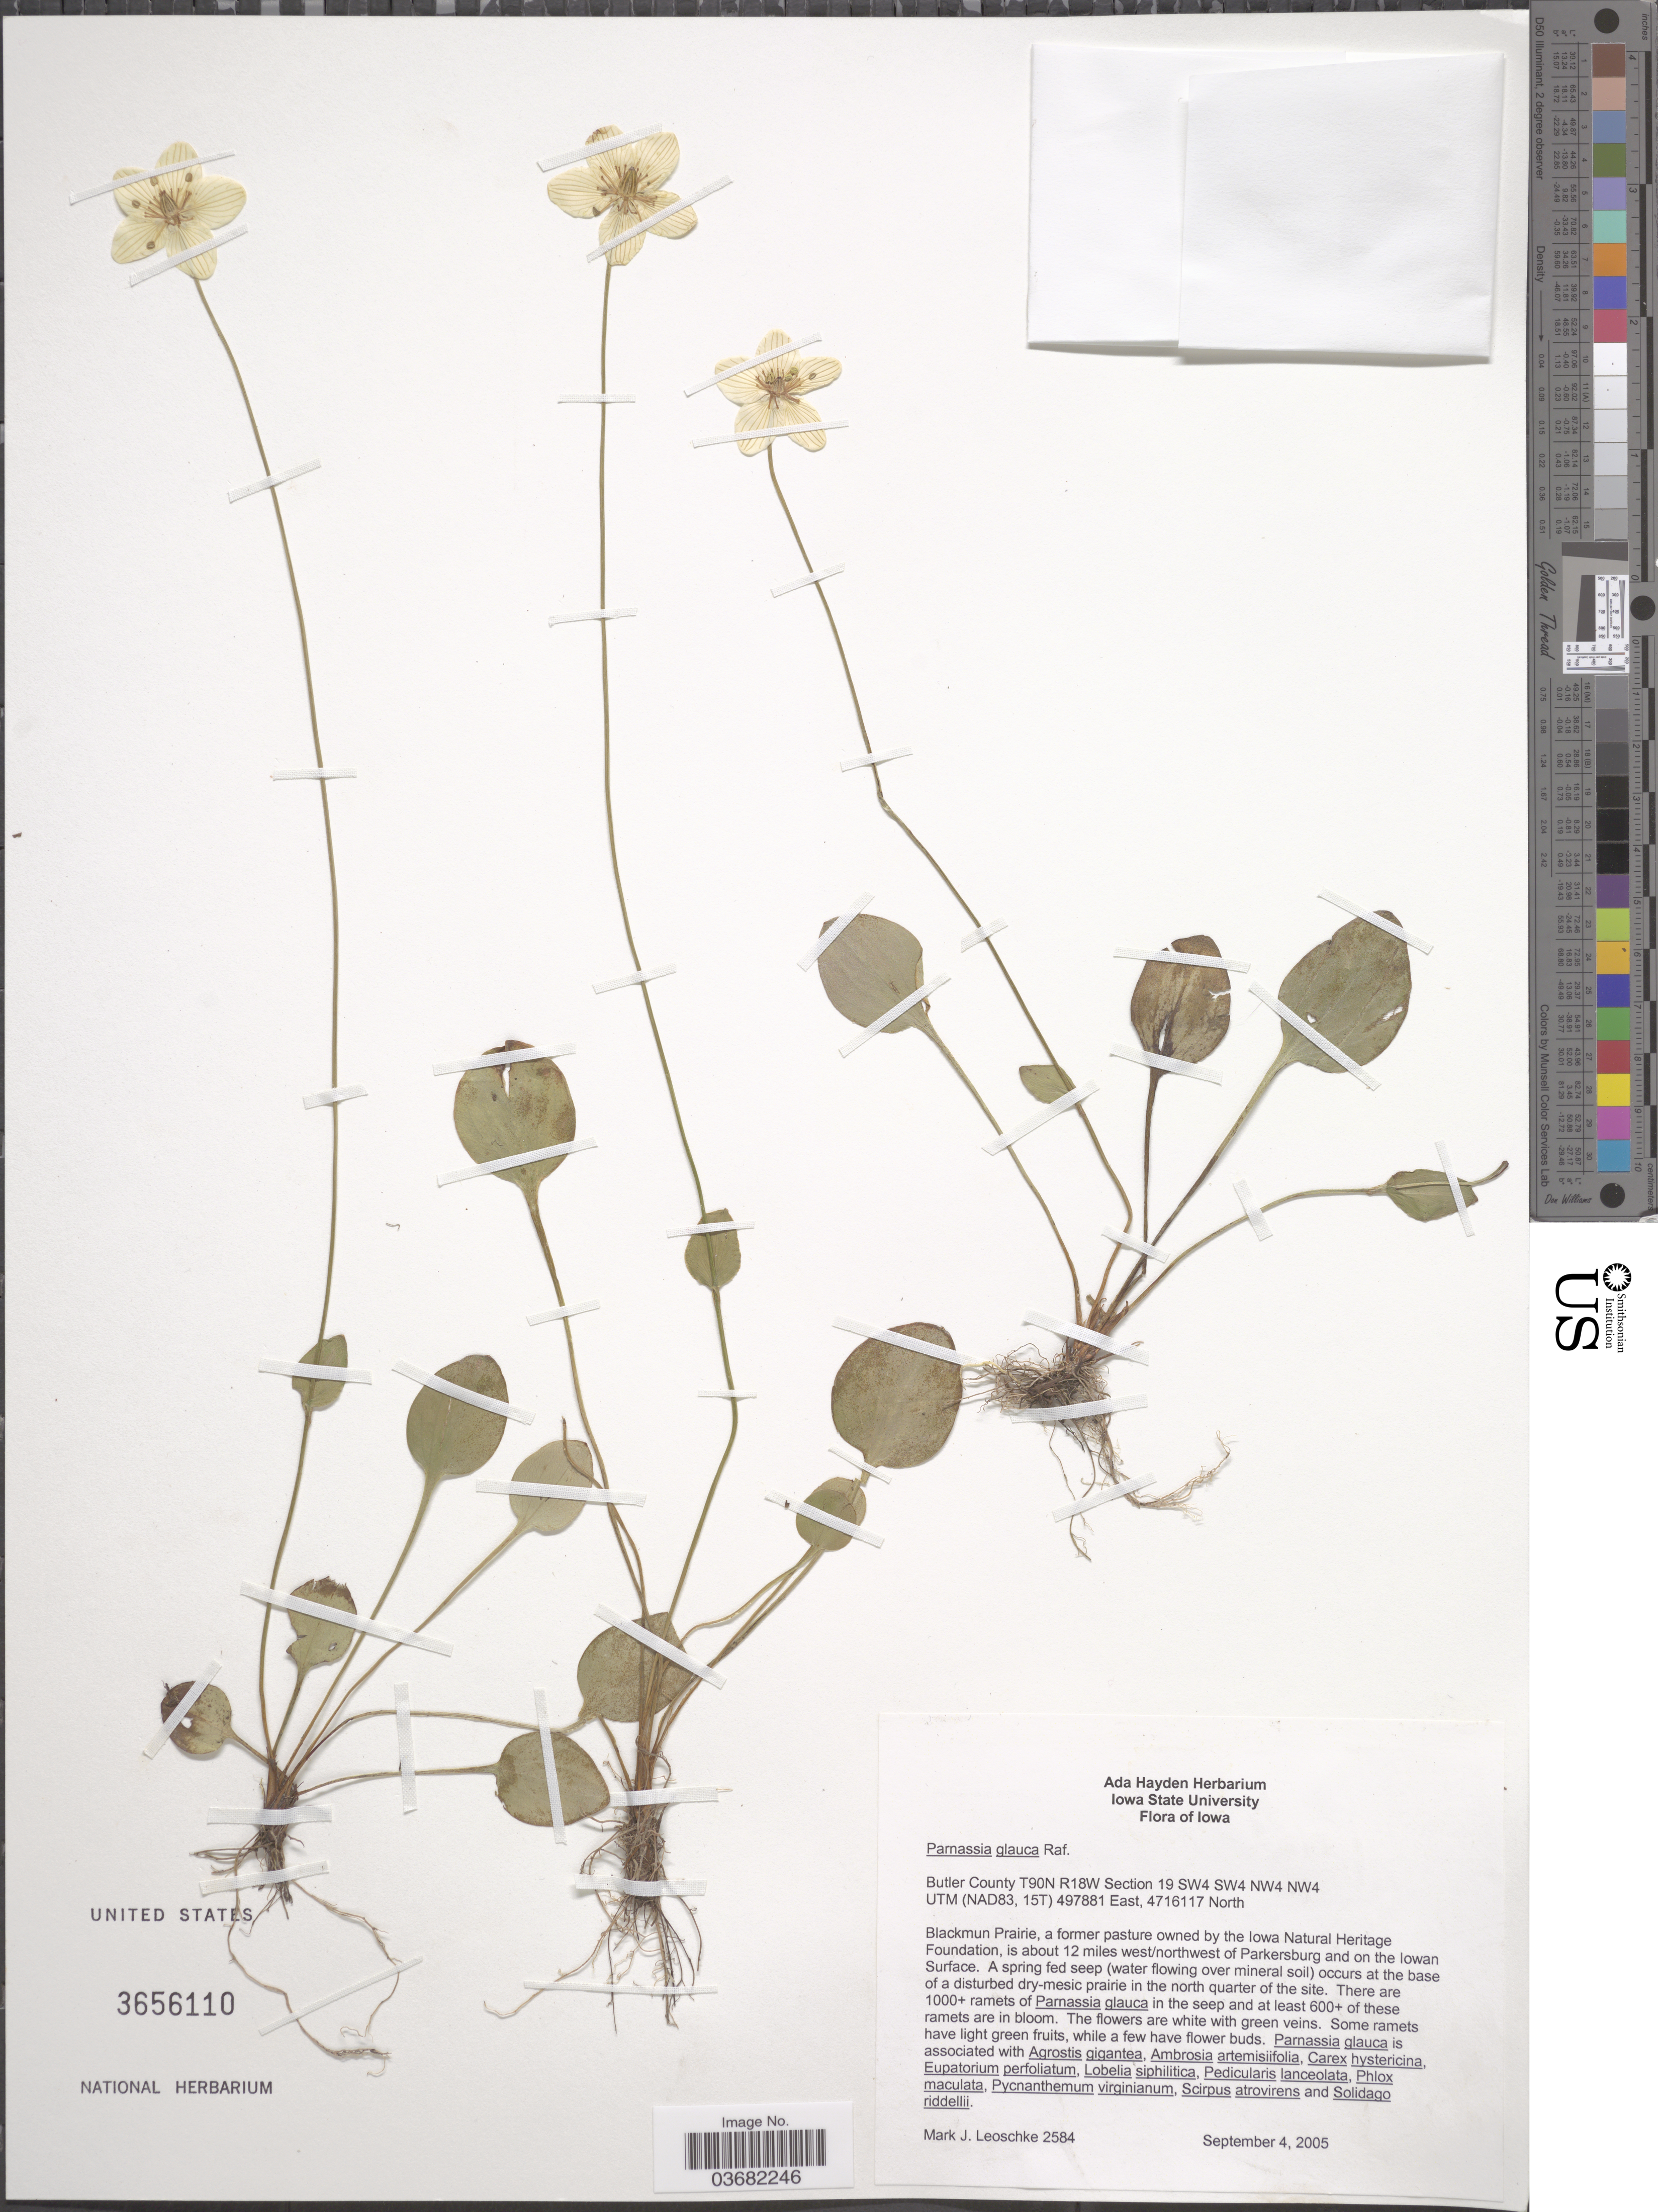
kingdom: Plantae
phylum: Tracheophyta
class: Magnoliopsida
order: Celastrales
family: Parnassiaceae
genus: Parnassia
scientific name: Parnassia glauca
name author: Raf.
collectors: M. J. Leoschke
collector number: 2584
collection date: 2005-09-04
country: United States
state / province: Iowa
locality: Butler County T90N R18W Section 19 SW4 SW4 NW4 NW4 UTM (NAD83, 15T). Blackmun Prairie, a former pasture owned by the Iowa Natural Heritage Foundation, is about 12 miles west/northwest of Parkersburg and on the Iowan Surface.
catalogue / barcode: US 3656110